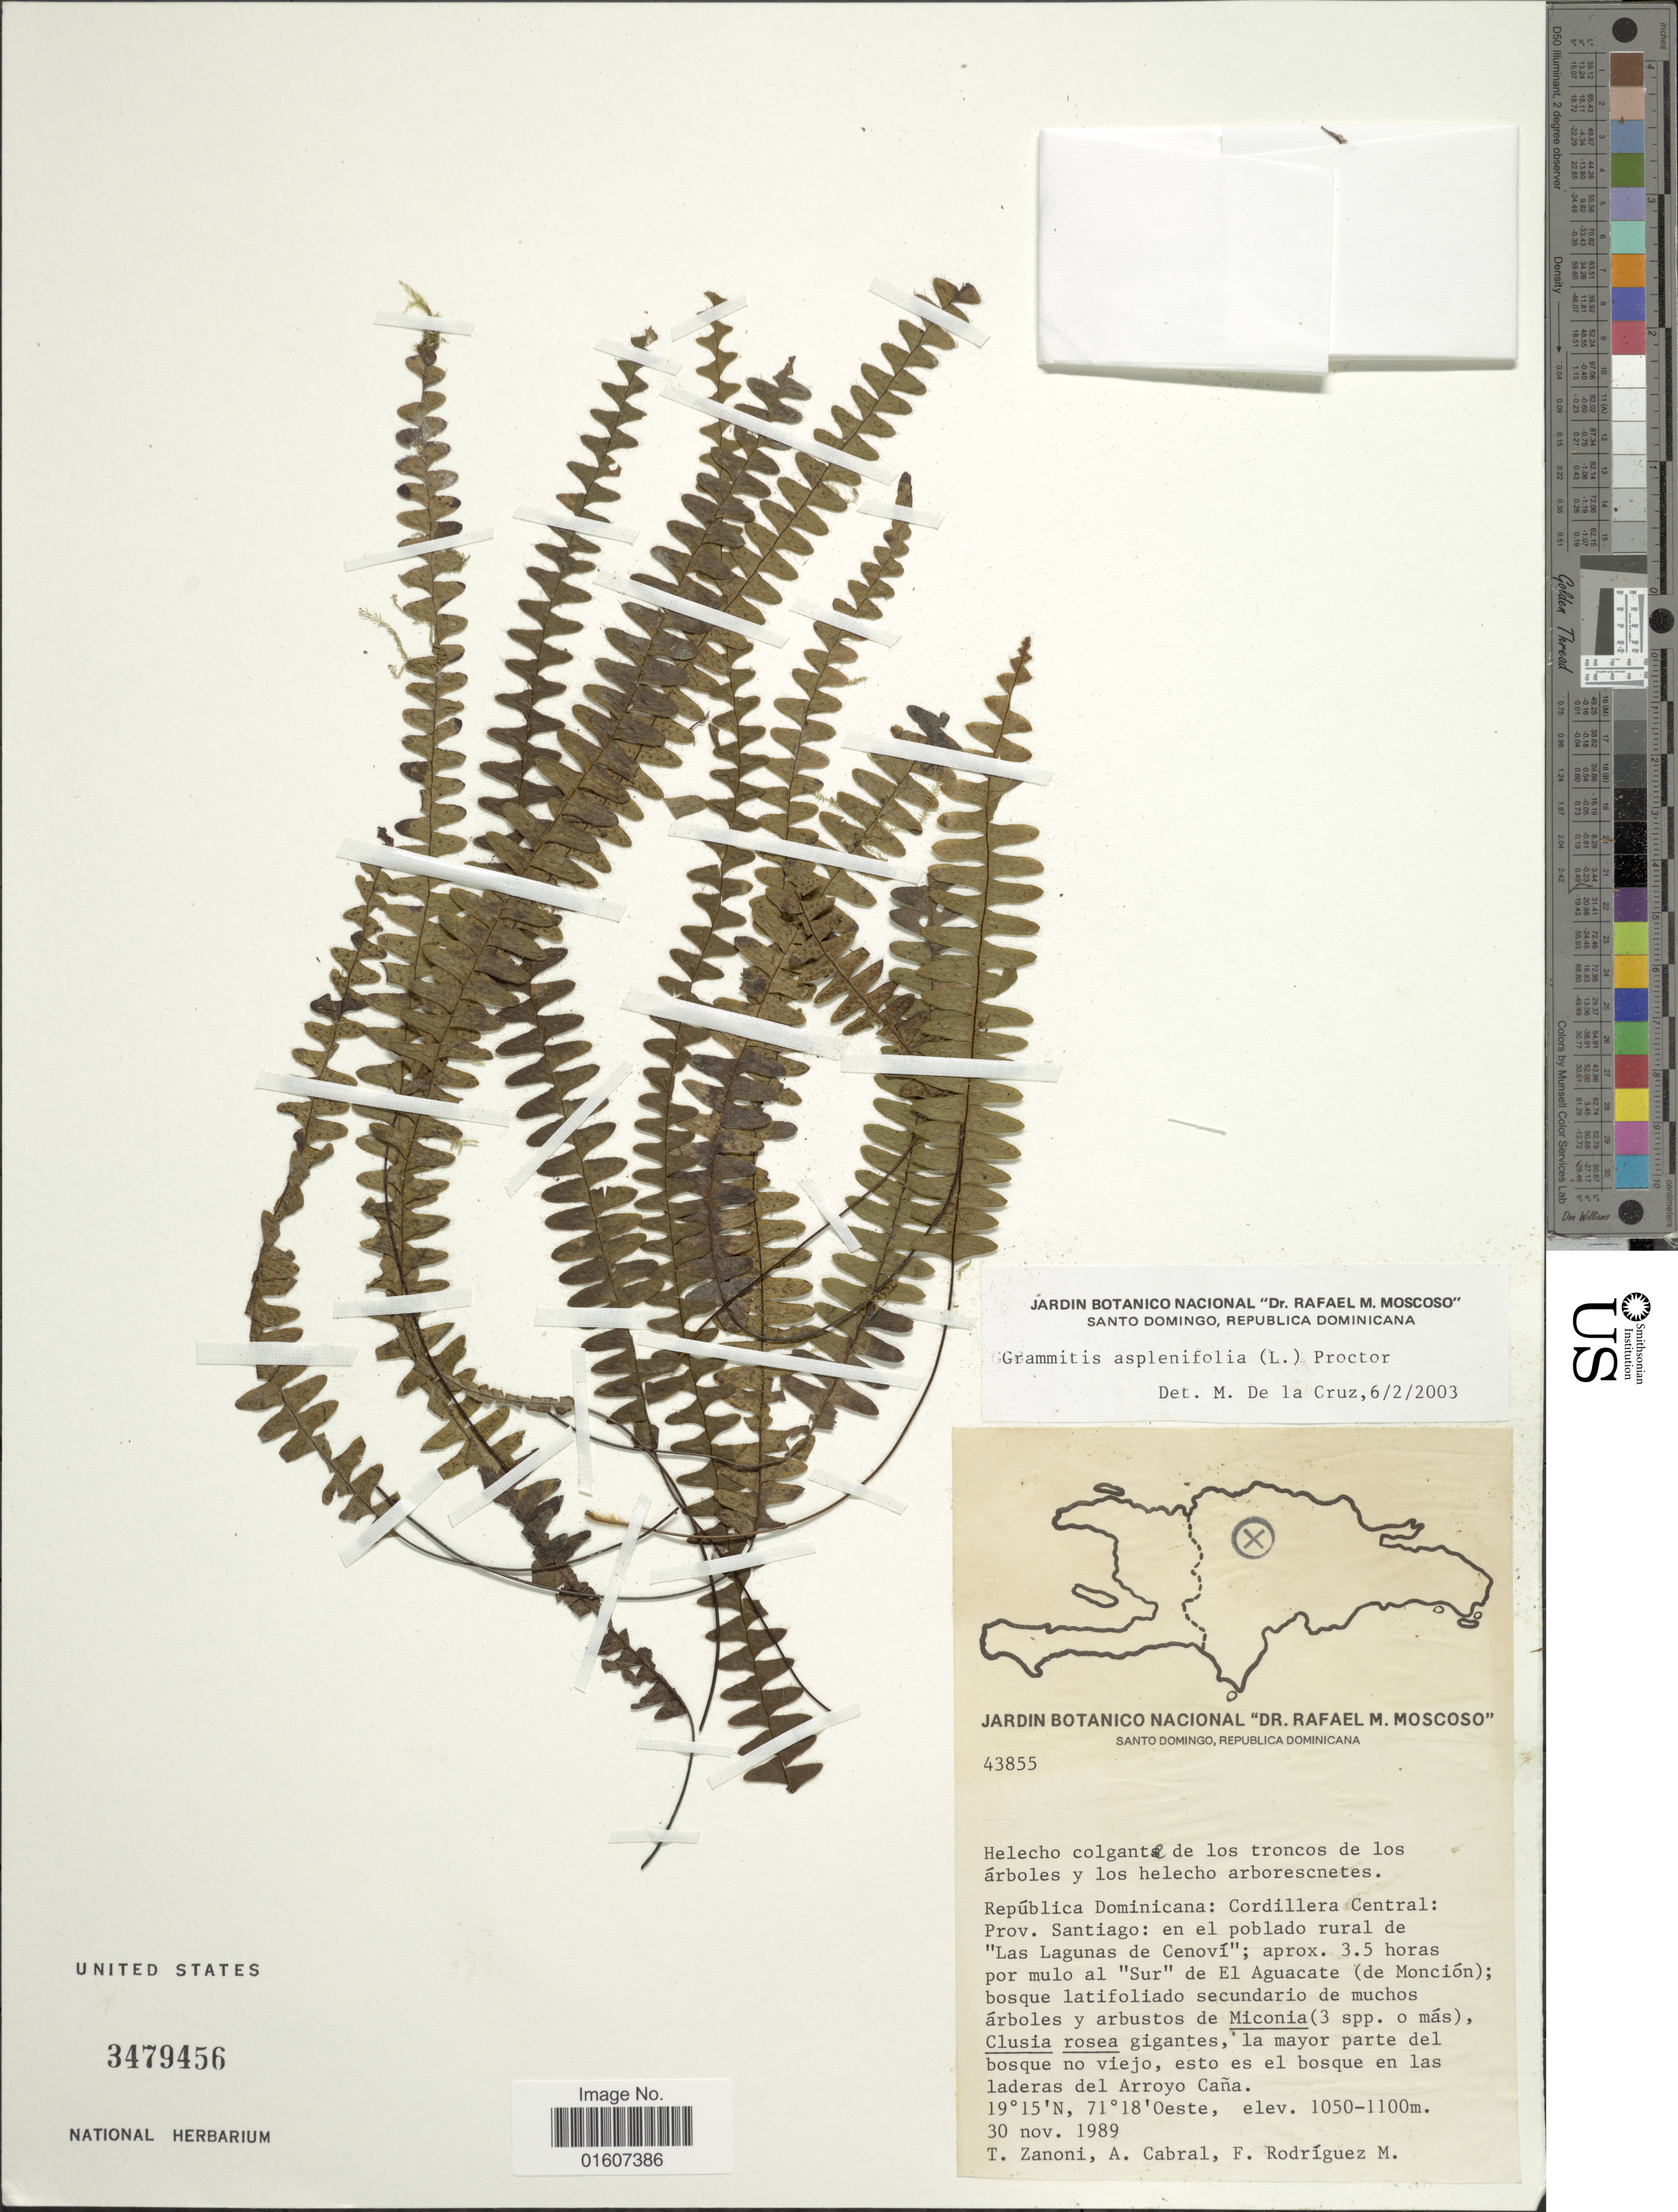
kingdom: Plantae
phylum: Tracheophyta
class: Polypodiopsida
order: Polypodiales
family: Polypodiaceae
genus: Terpsichore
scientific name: Terpsichore asplenifolia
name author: (L.) A.R. Sm.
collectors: T. A. Zanoni, A. Cabral & F. Rodriguez M.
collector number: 43855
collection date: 1989-11-30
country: Dominican Republic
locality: Cordillera Central: Prov. Santiago: en le poblado rural de 'Las Lagunas de Cenoví; aprox. 3.5 horas por mulo al 'Sur' de Al Aguacate (de Monción)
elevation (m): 1050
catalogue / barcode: US 3479456